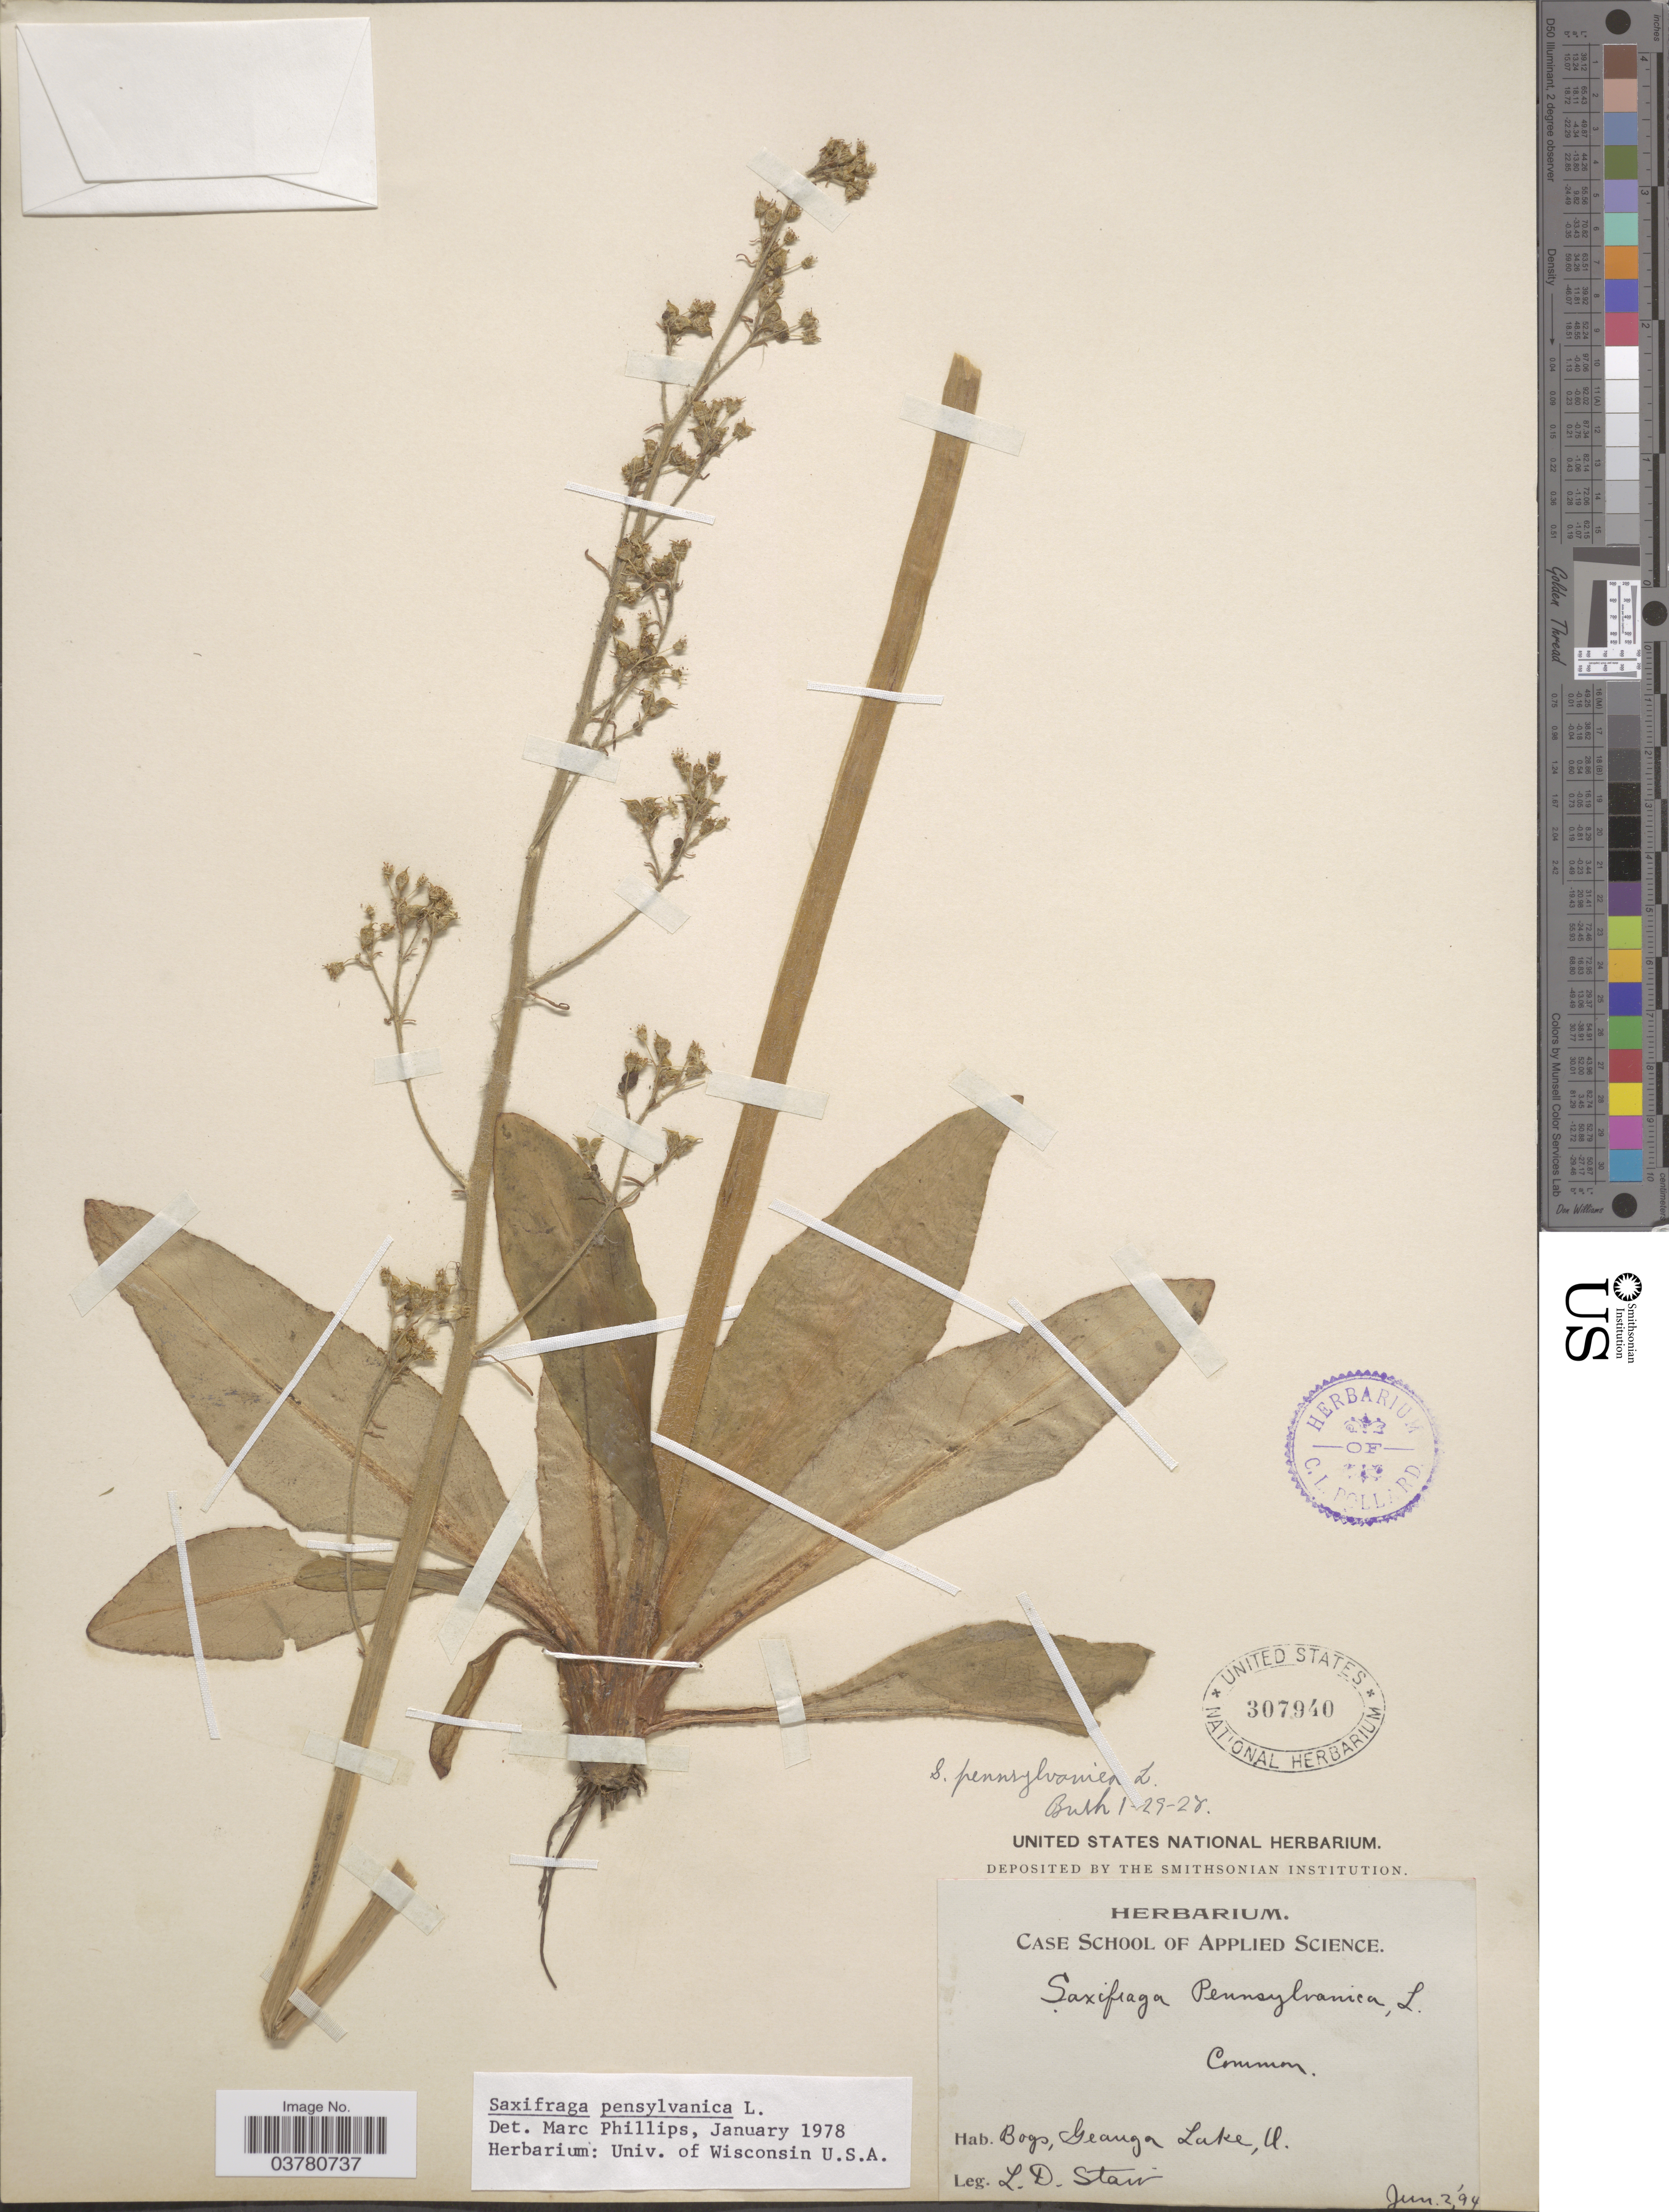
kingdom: Plantae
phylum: Tracheophyta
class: Magnoliopsida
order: Saxifragales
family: Saxifragaceae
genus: Micranthes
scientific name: Micranthes pensylvanica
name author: (L.) Haw.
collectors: L. Stair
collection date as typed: Transcribed d/m/y: 2/6/94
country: United States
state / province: Ohio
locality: Geauga Lake.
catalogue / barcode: US 307940